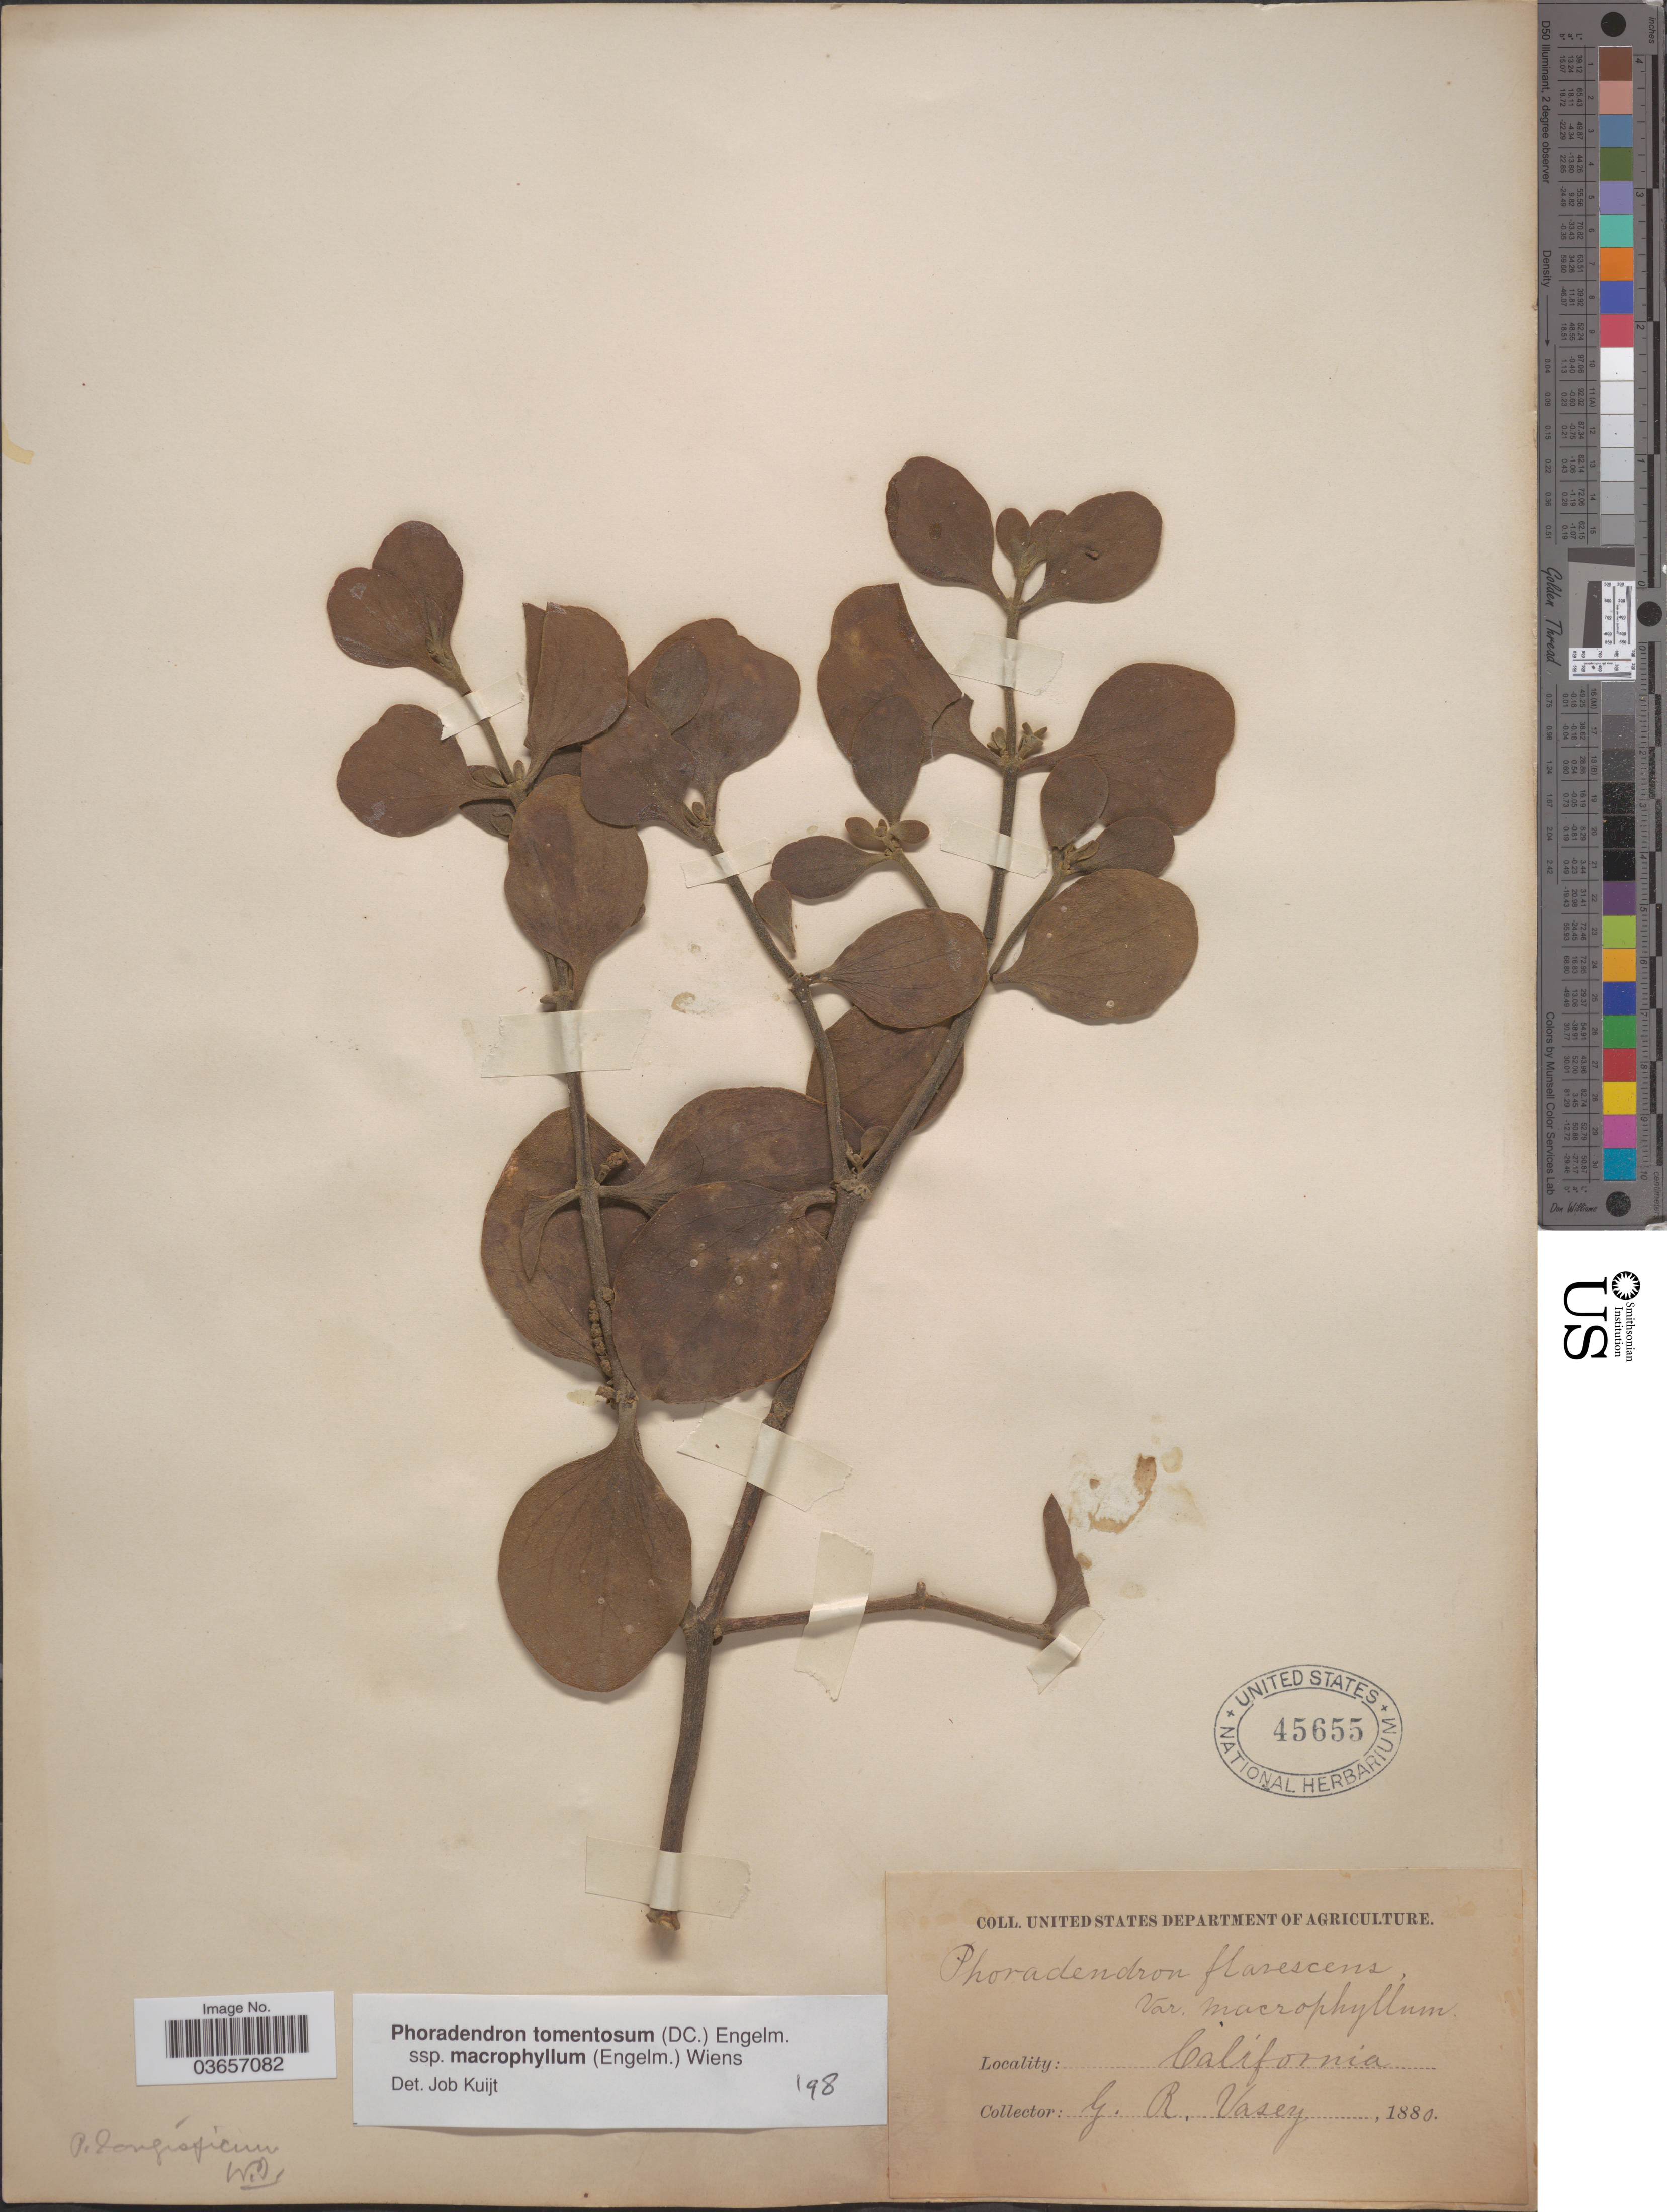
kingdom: Plantae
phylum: Tracheophyta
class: Magnoliopsida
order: Santalales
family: Viscaceae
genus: Phoradendron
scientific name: Phoradendron tomentosum subsp. macrophyllum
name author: DC.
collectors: G. R. Vasey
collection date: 1880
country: United States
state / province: California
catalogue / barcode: US 45655